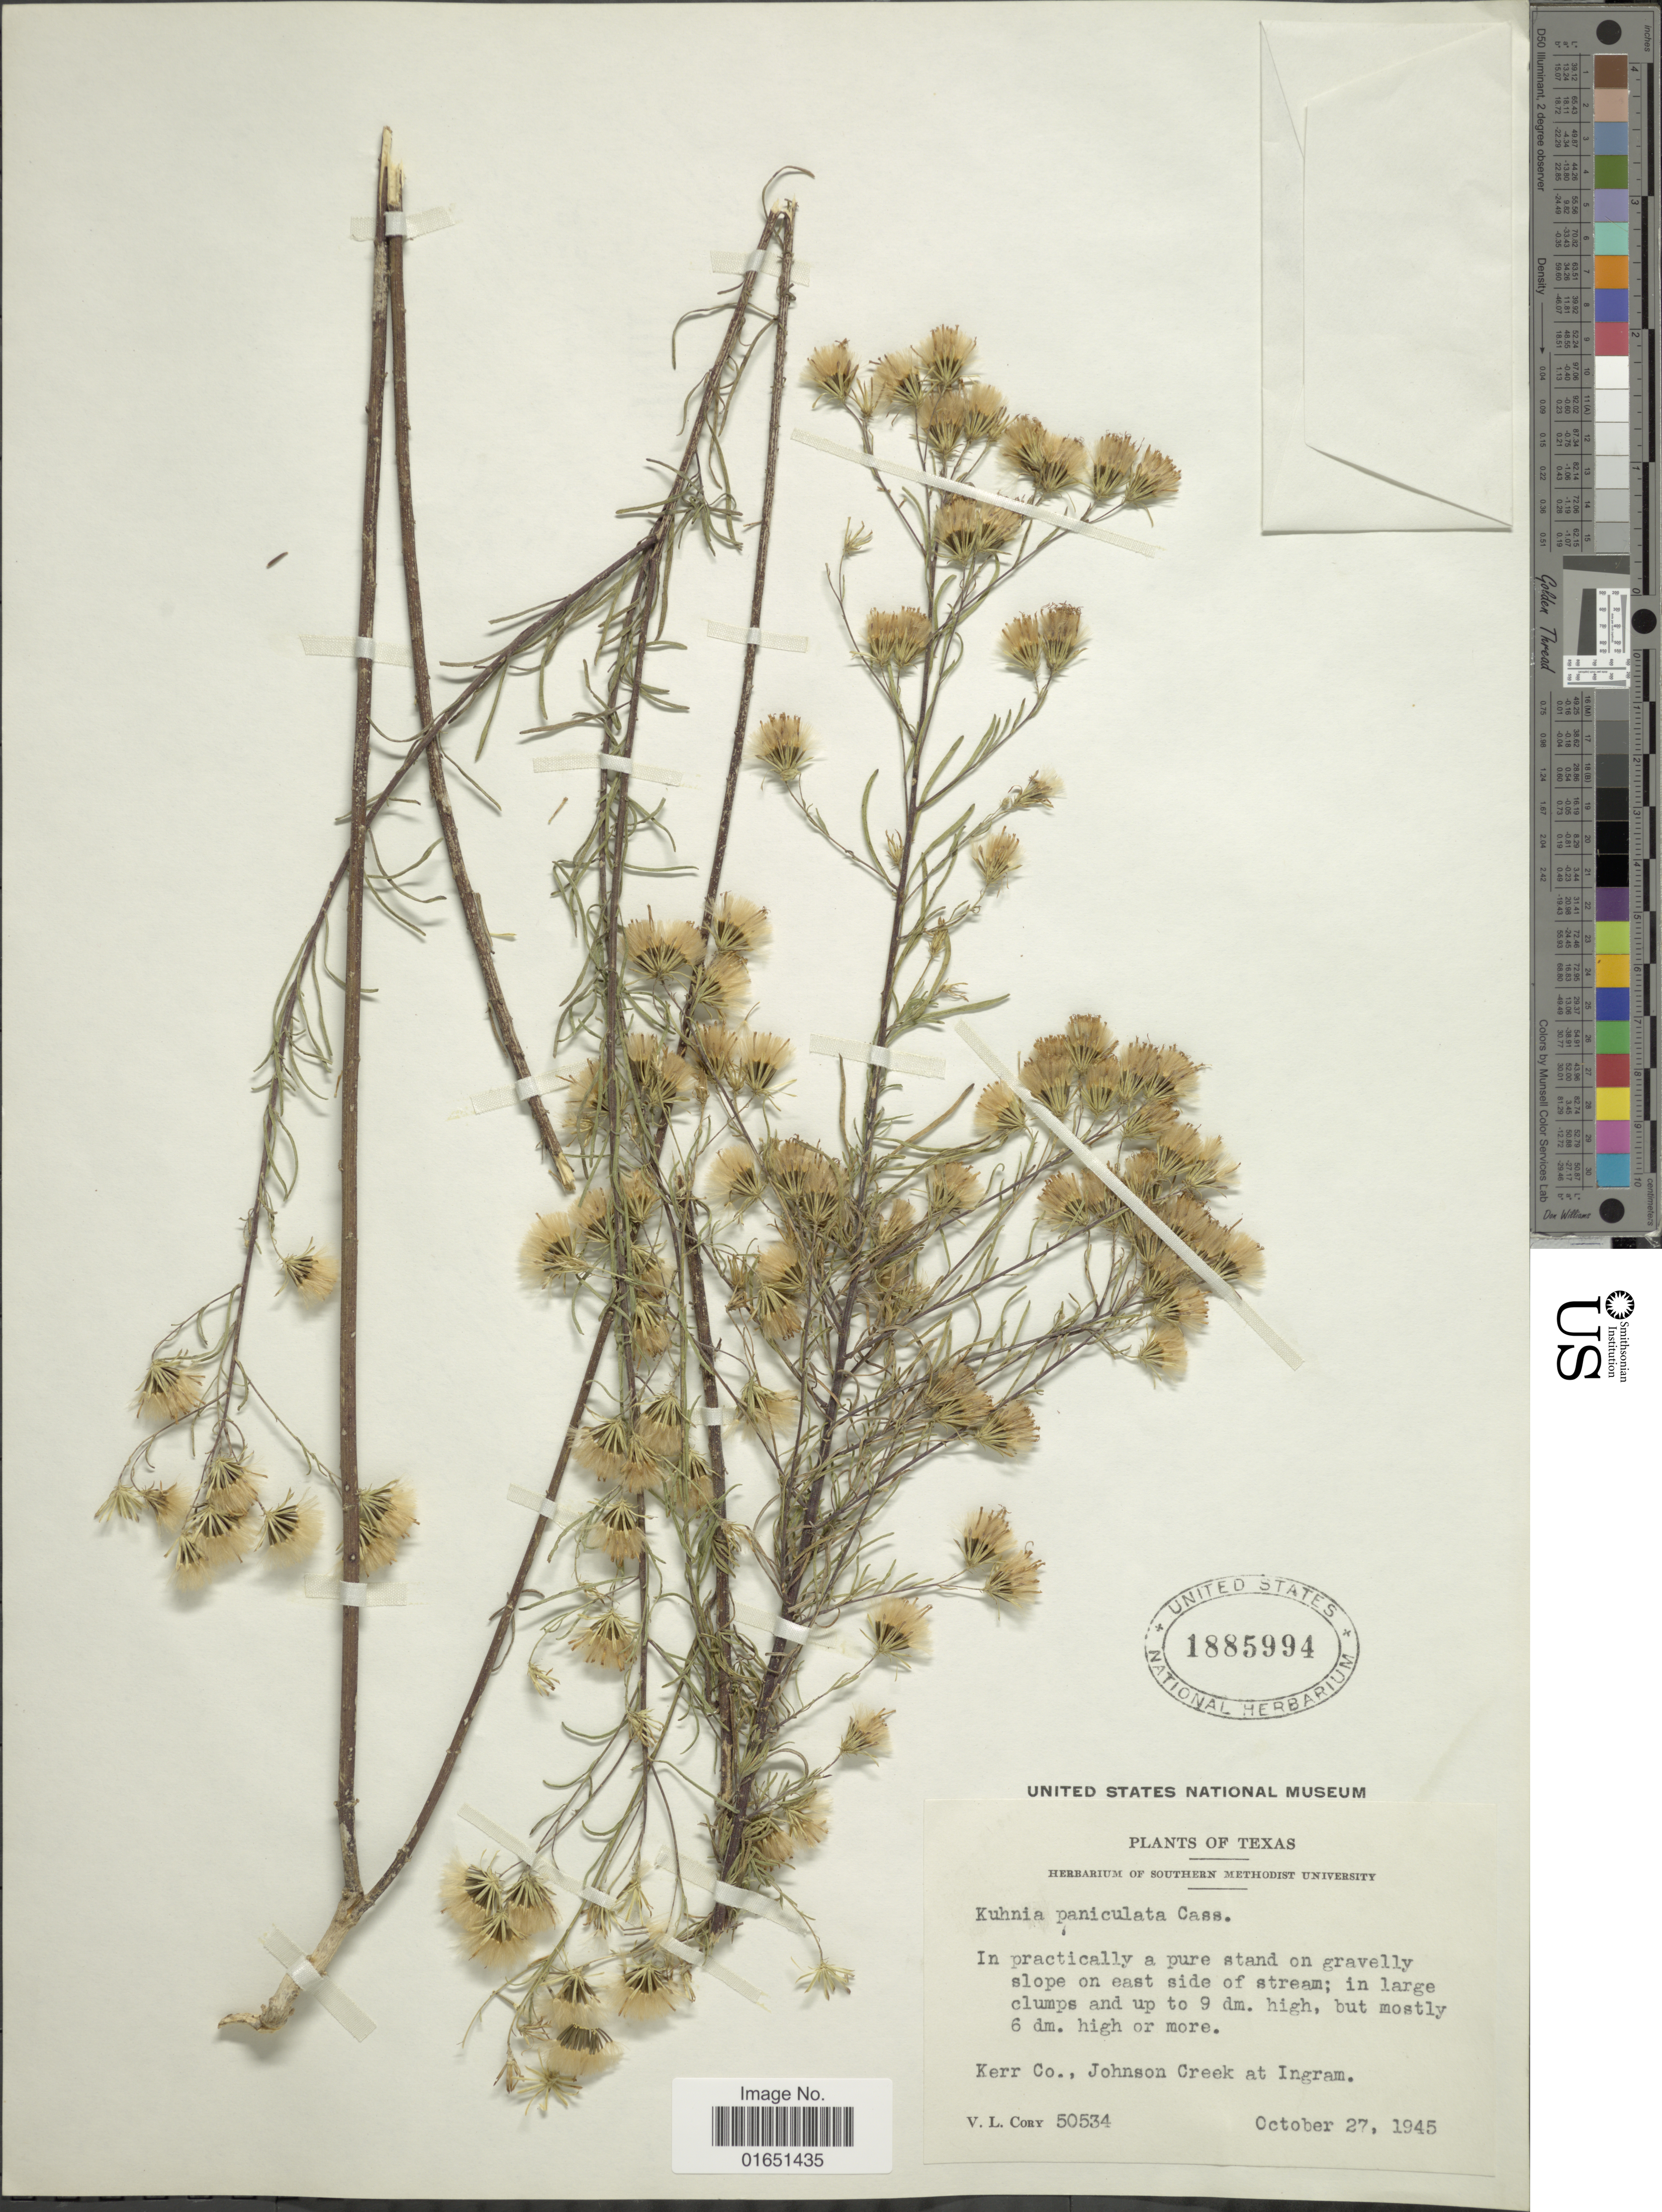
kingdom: Plantae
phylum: Tracheophyta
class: Magnoliopsida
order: Asterales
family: Asteraceae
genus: Brickellia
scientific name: Brickellia paniculata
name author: (Mill.) B.L. Rob.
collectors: V. Cory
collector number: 50534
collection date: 1945-10-27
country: United States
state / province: Texas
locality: Kerr Co., Johnson Creek at Ingram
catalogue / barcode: US 1885994